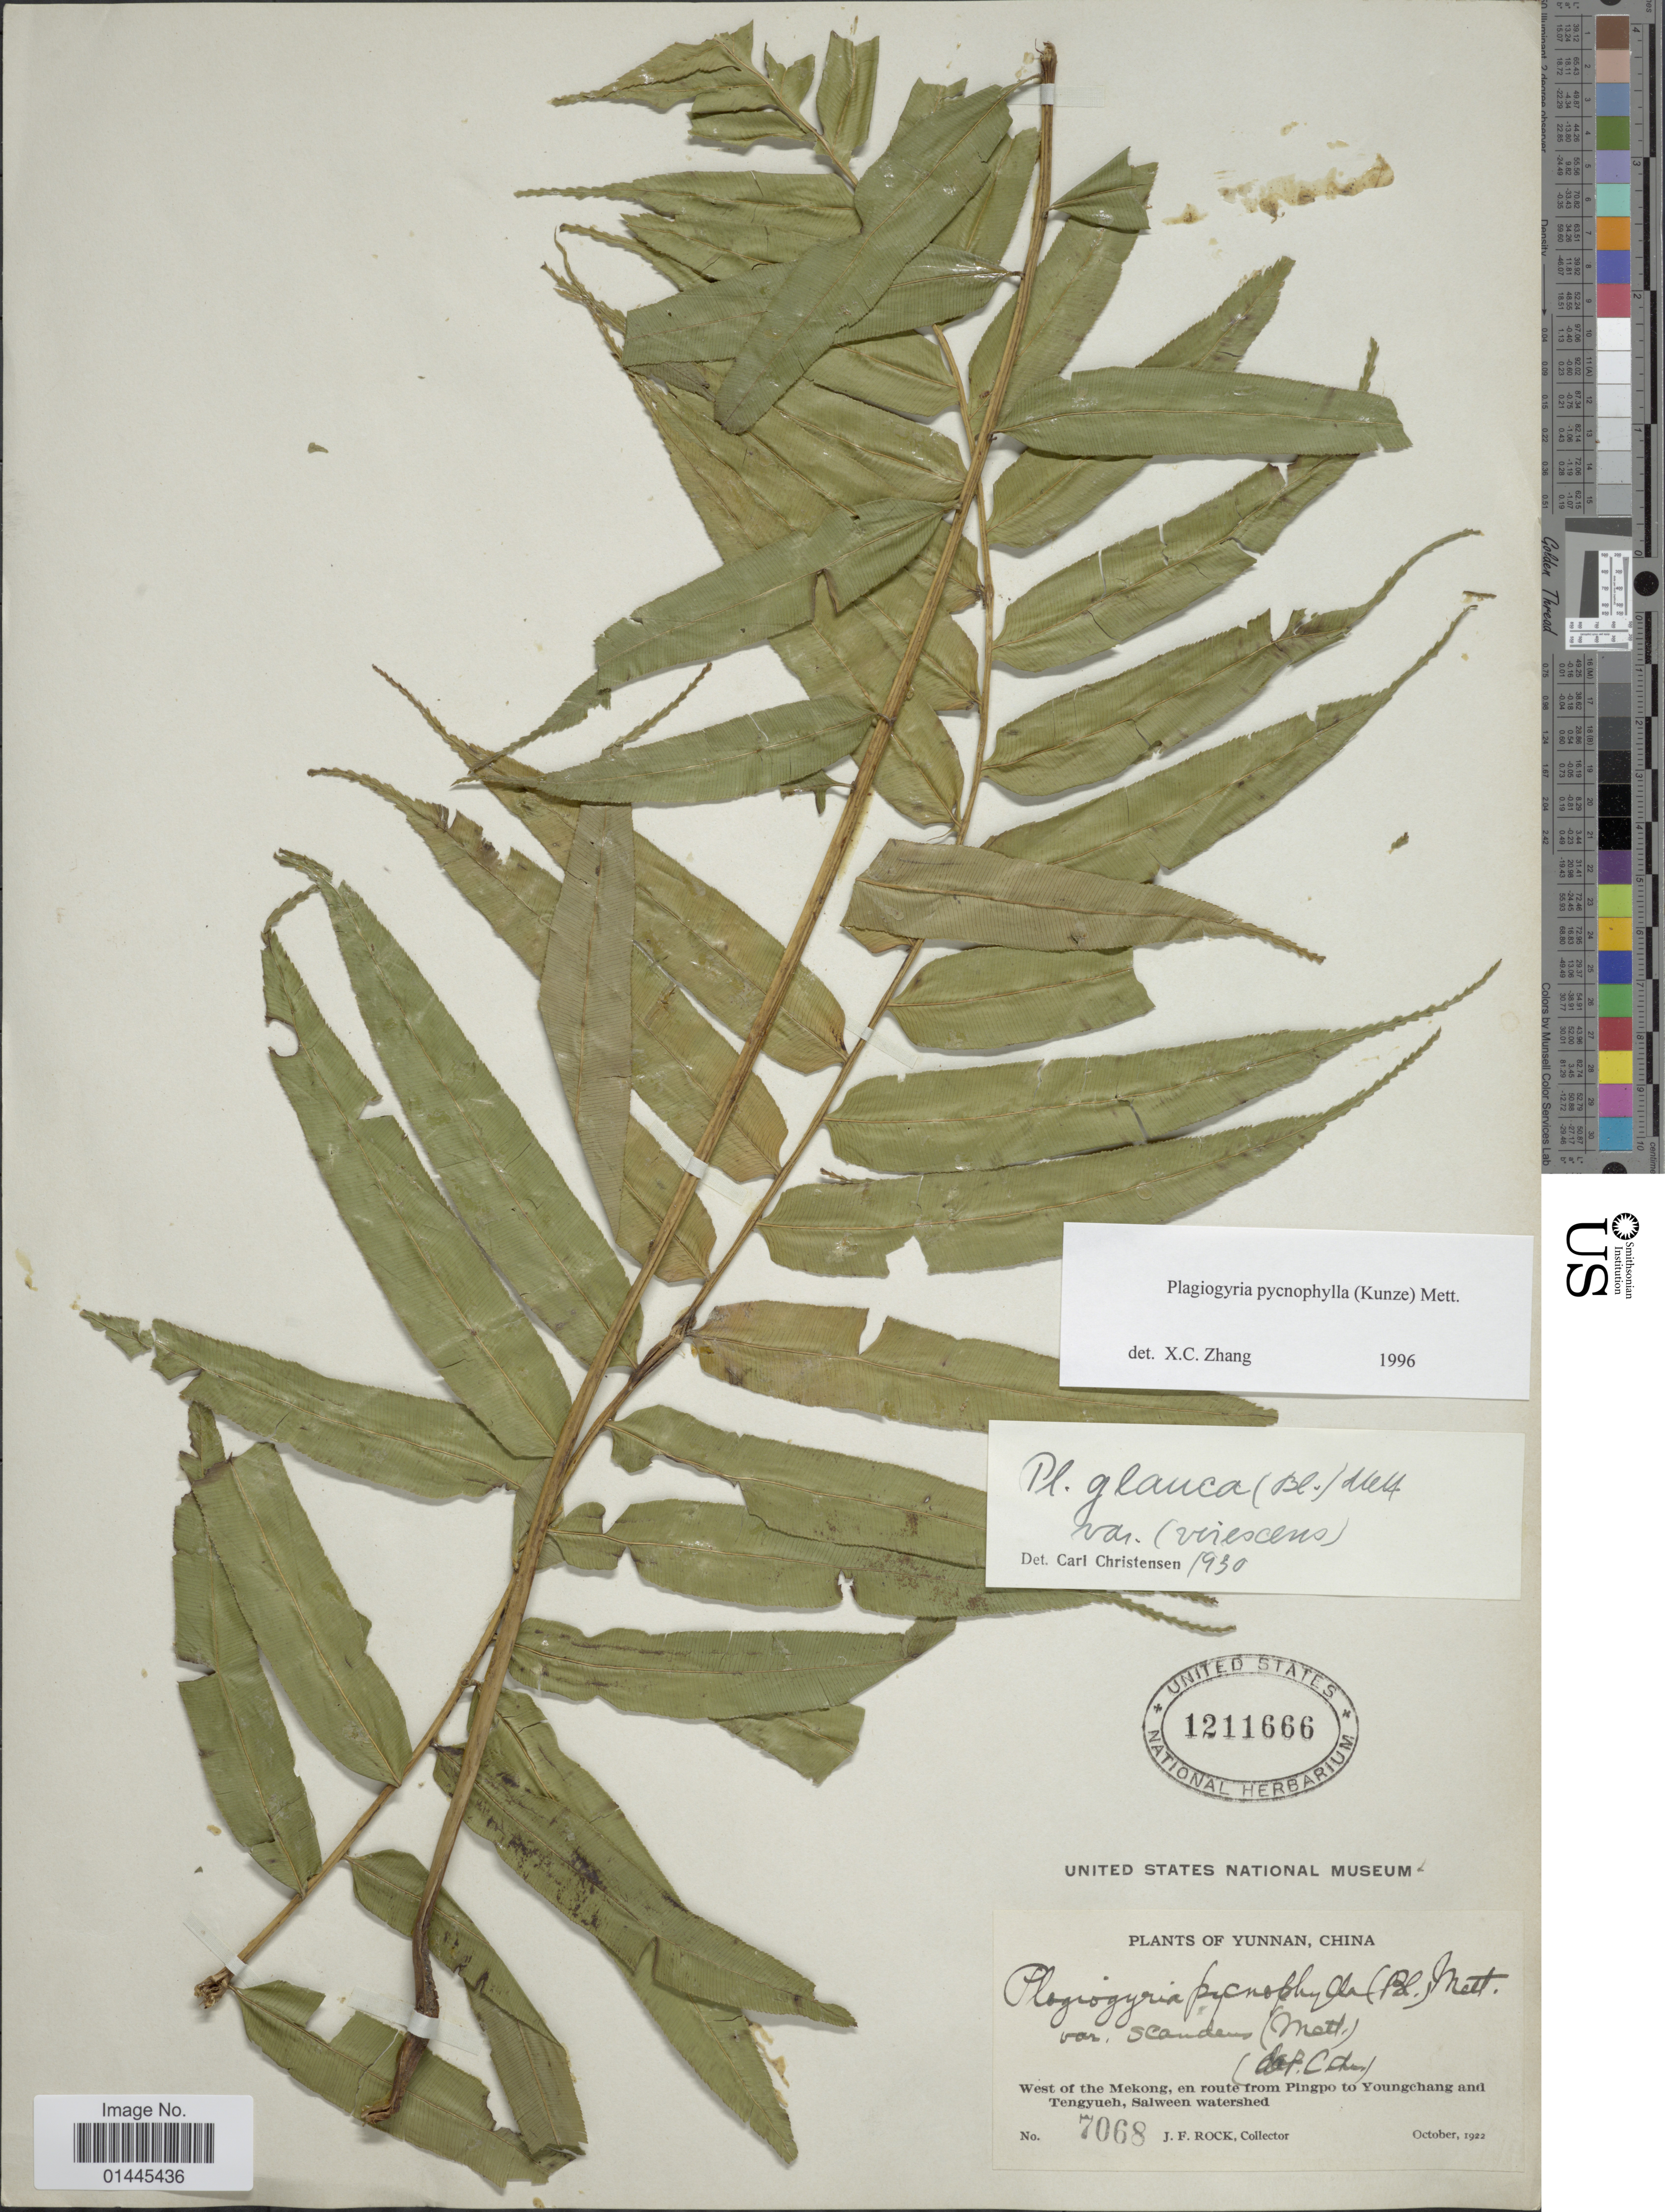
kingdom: Plantae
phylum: Tracheophyta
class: Polypodiopsida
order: Cyatheales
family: Plagiogyriaceae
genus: Plagiogyria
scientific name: Plagiogyria pycnophylla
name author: (Kunze) Mett.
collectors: J. F. Rock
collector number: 7068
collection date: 1922-10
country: China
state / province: Yunnan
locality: West of the Mekong, en route from Pingpo to Youngchang and Tengyueh, Salween watershed.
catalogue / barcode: US 1211666